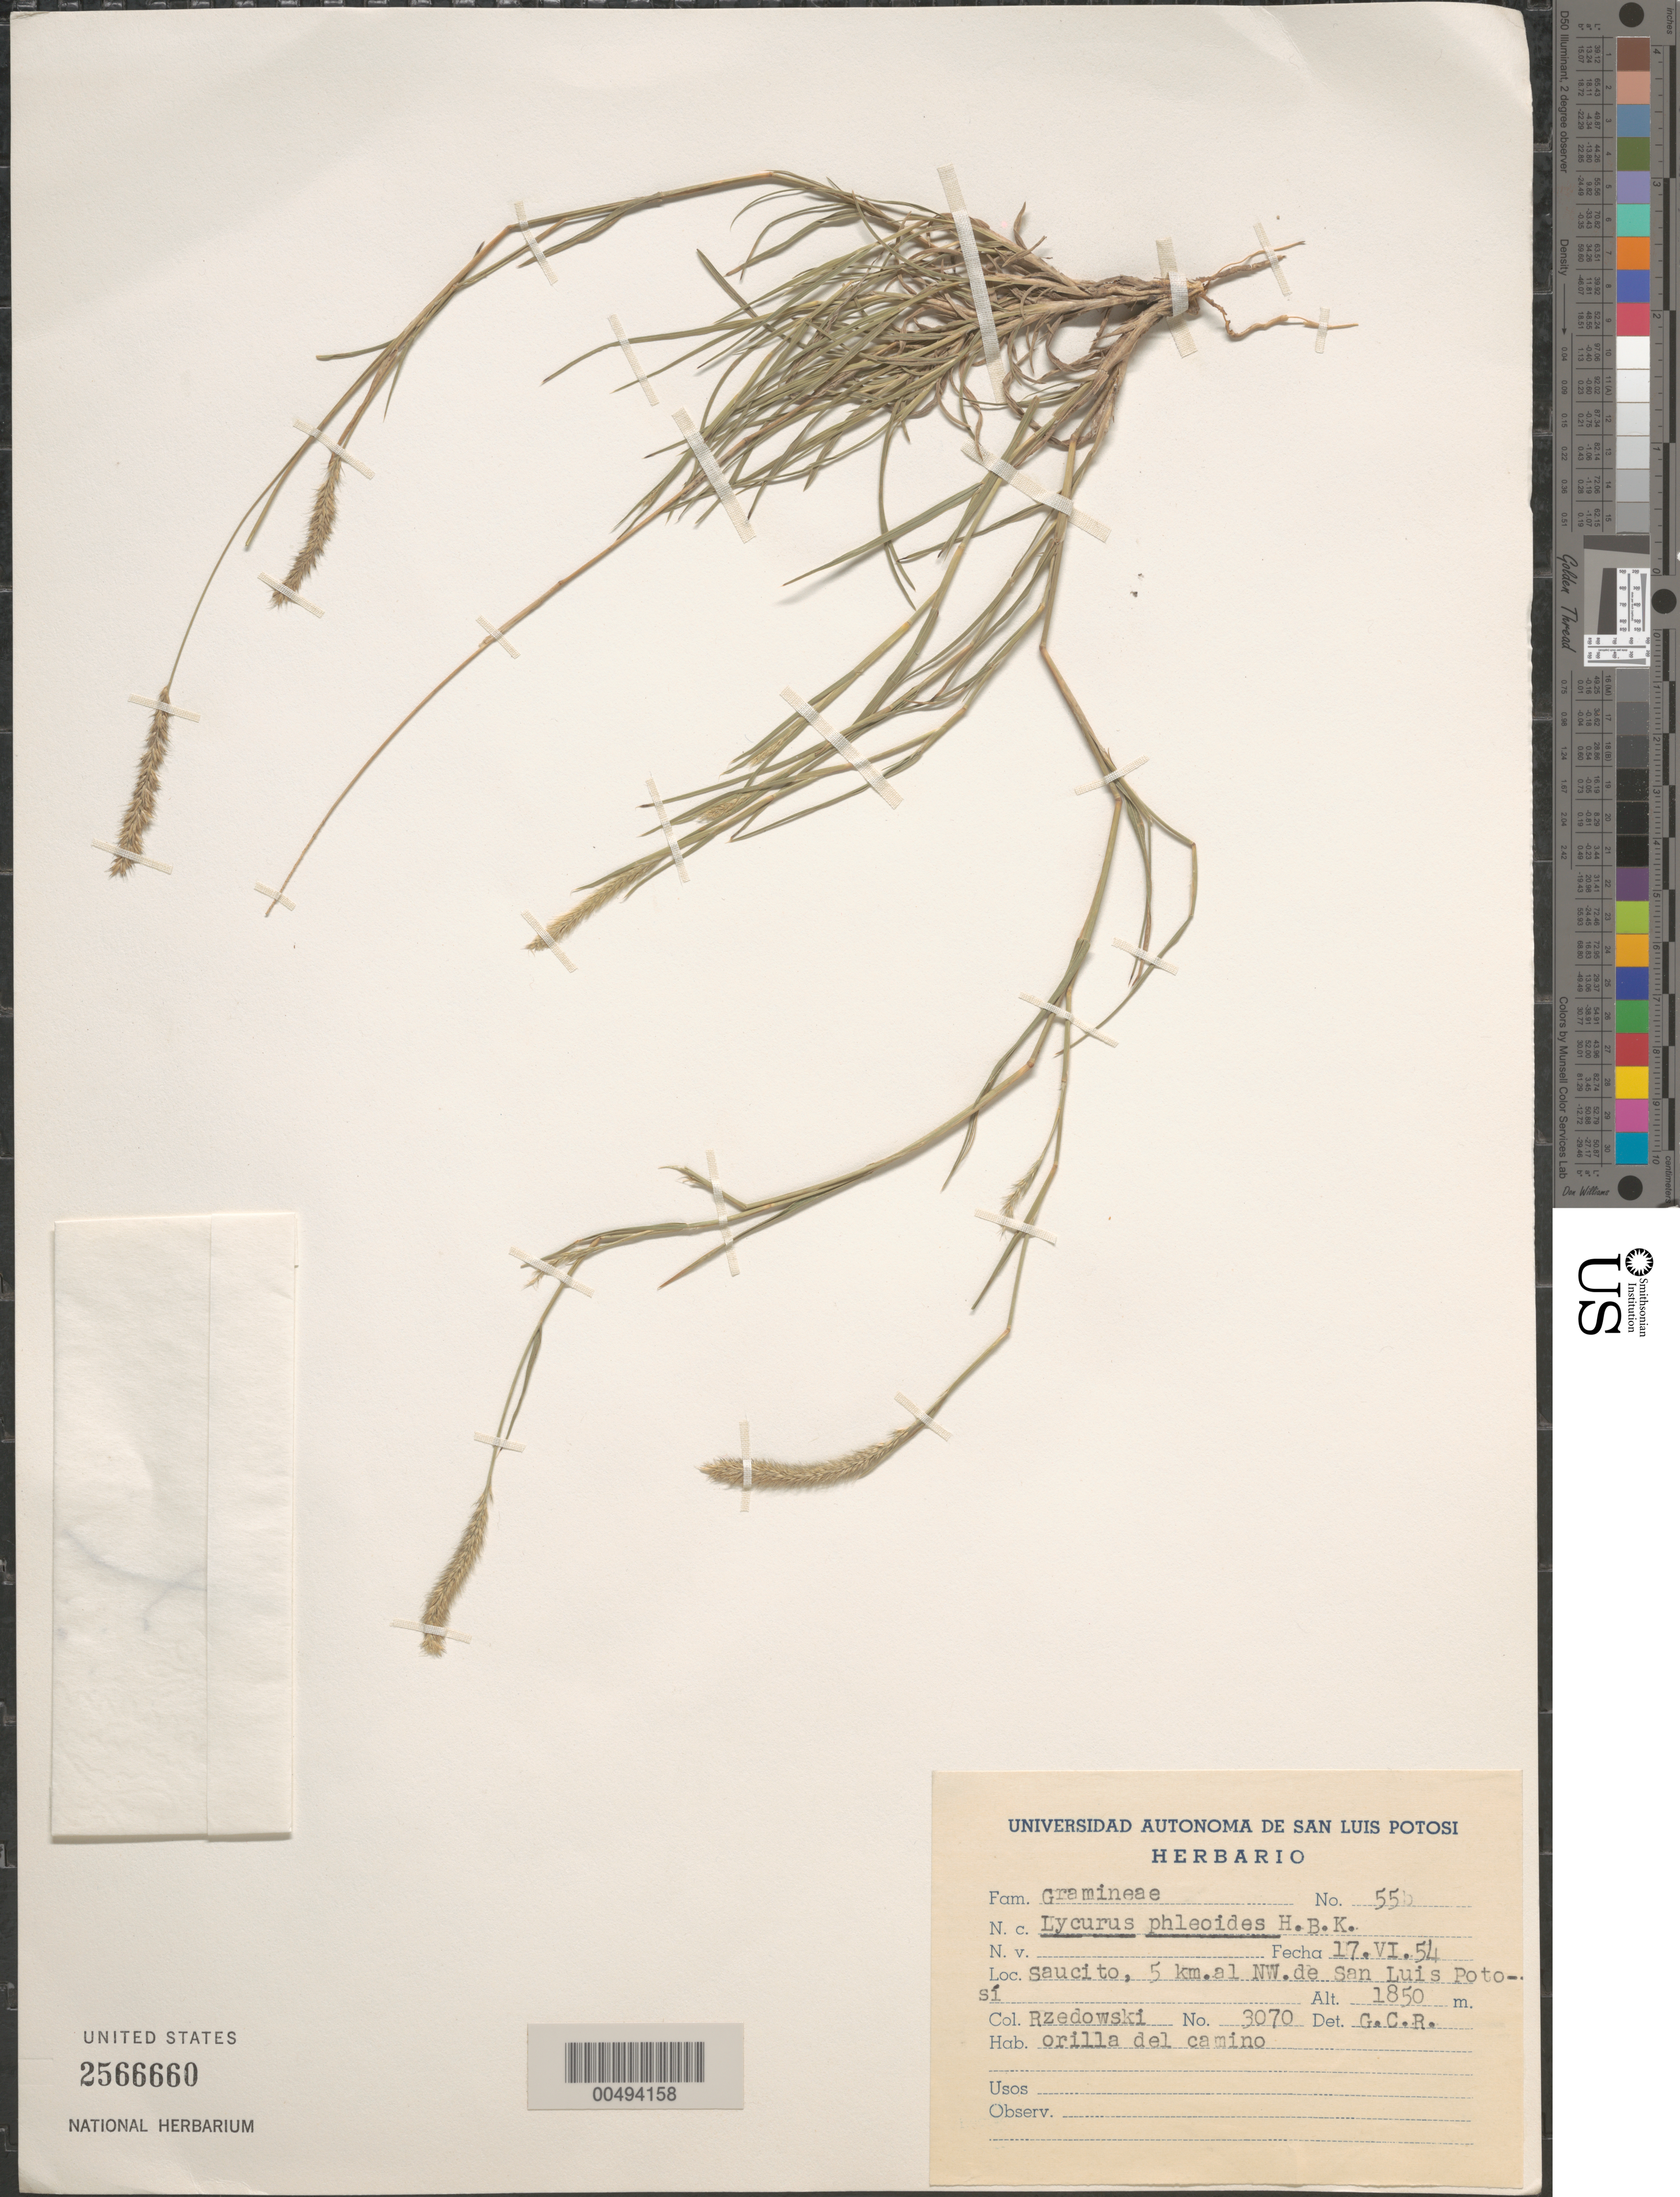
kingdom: Plantae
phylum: Tracheophyta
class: Liliopsida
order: Poales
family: Poaceae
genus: Lycurus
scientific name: Lycurus phleoides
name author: Kunth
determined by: G. C. R.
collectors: J. Rzedowski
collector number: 3070/55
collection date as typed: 17 Jun 1954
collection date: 1954-06-17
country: Mexico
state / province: San Luis Potosi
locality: Saucito, 5 km al NW de San Luis Potos¡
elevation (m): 1850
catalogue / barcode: US 2566660